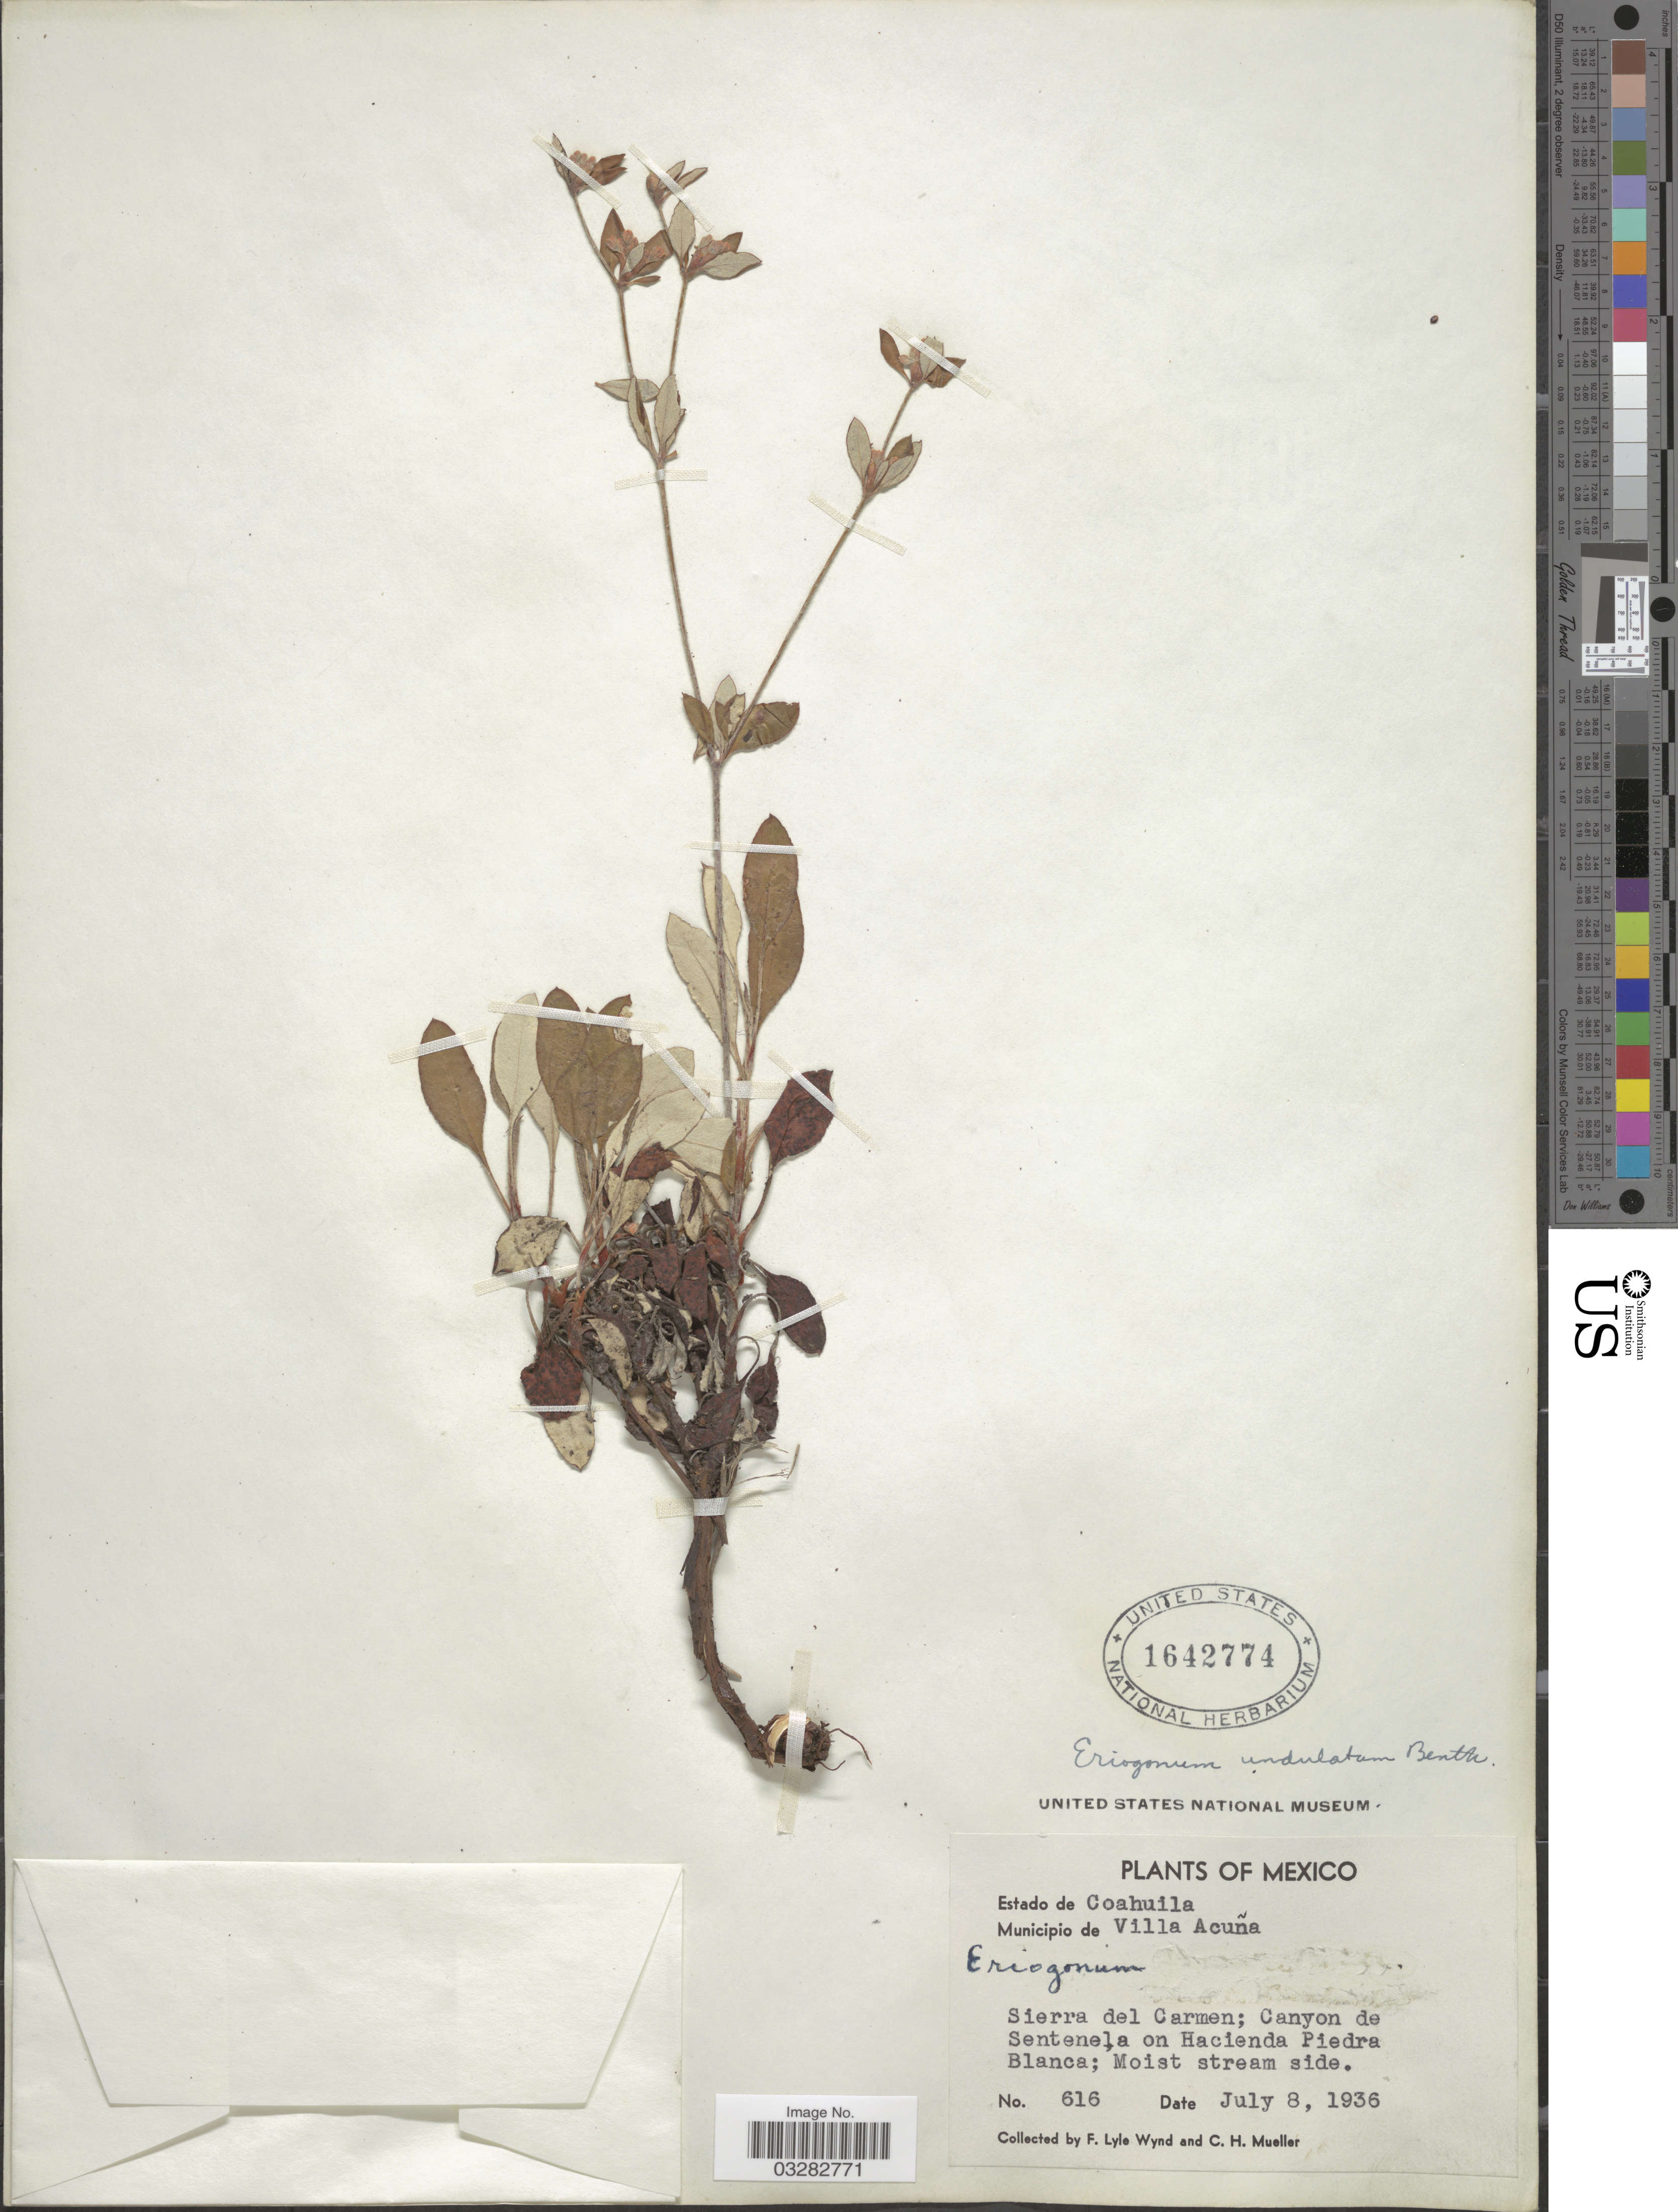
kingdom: Plantae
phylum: Tracheophyta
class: Magnoliopsida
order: Caryophyllales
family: Polygonaceae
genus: Eriogonum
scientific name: Eriogonum jamesii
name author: Benth.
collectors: F. L. Wynd & C. H. Mueller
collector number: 616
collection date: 1936-07-08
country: Mexico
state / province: Coahuila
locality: Municipio de Villa Acuña. Sierra del Carmen; Canyon de Sentenela on Hacienda Piedra Blanca.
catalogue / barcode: US 1642774